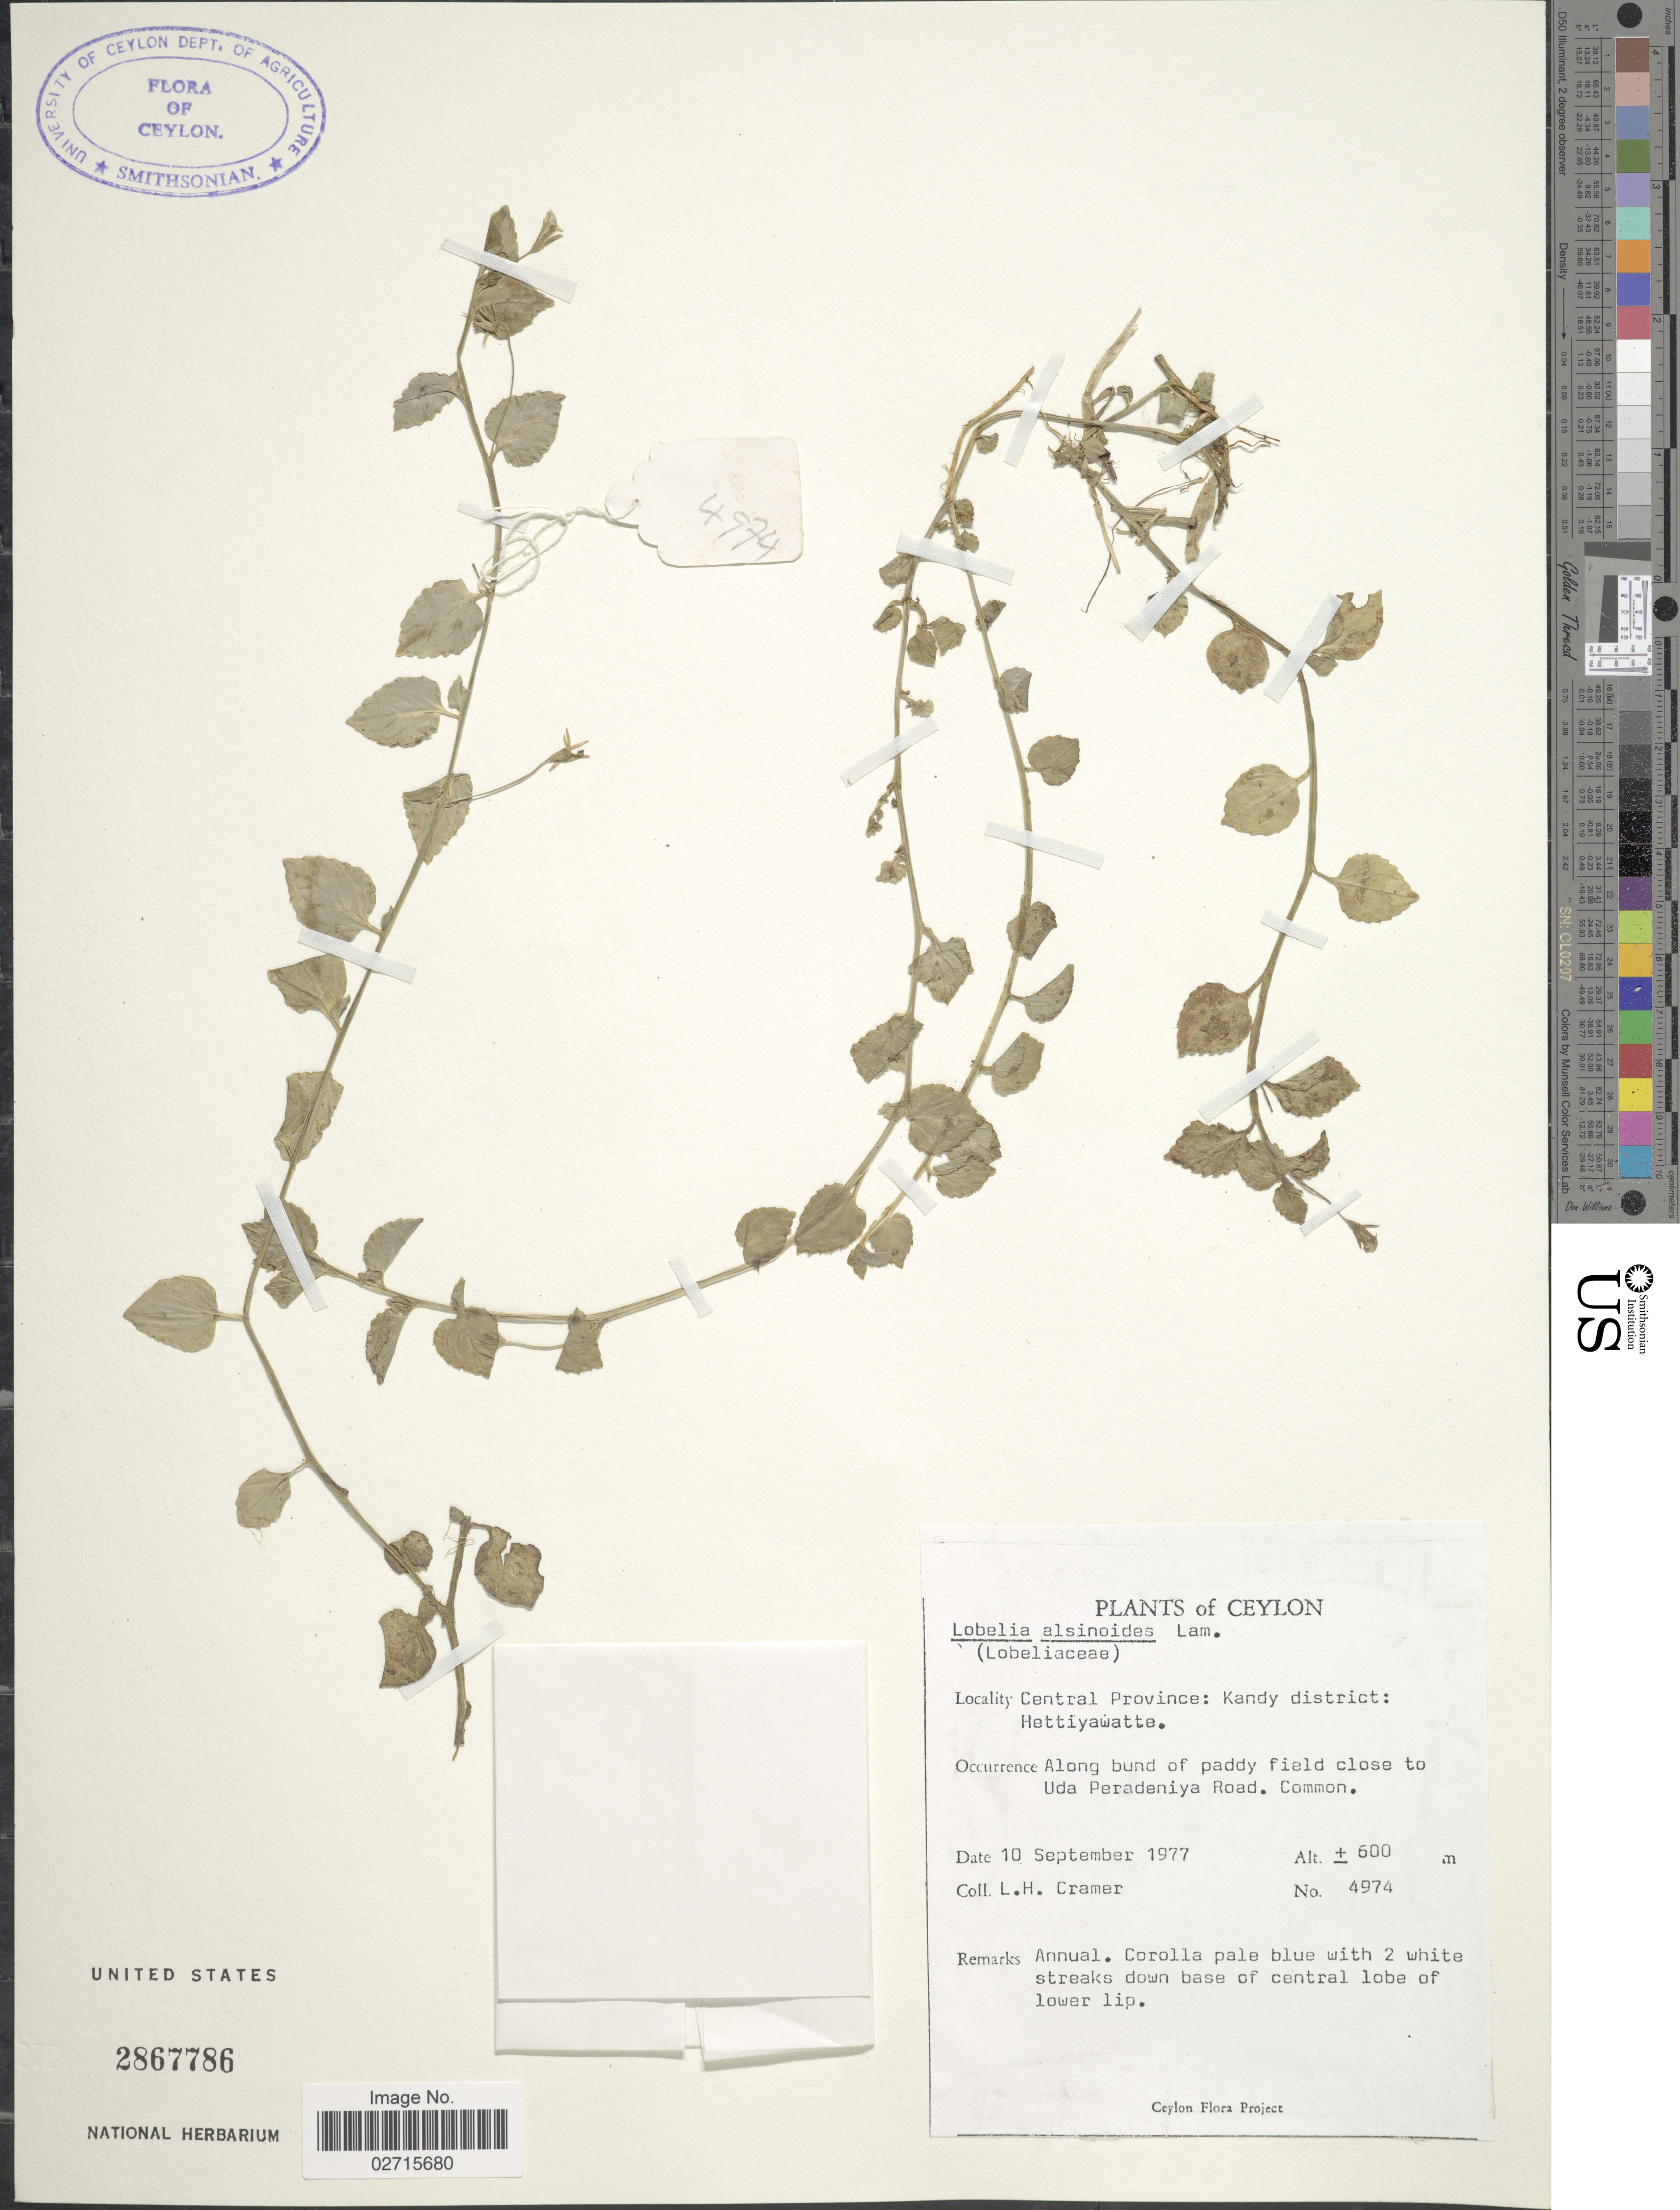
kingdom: Plantae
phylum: Tracheophyta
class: Magnoliopsida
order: Asterales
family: Campanulaceae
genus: Lobelia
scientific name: Lobelia alsinoides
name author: Lam.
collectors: L. H. Cramer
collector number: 4974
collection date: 1977-09-10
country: Sri Lanka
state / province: Central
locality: Ceylon. Central Province: Kandy district: Hettiyawatte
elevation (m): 600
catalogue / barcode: US 2867786